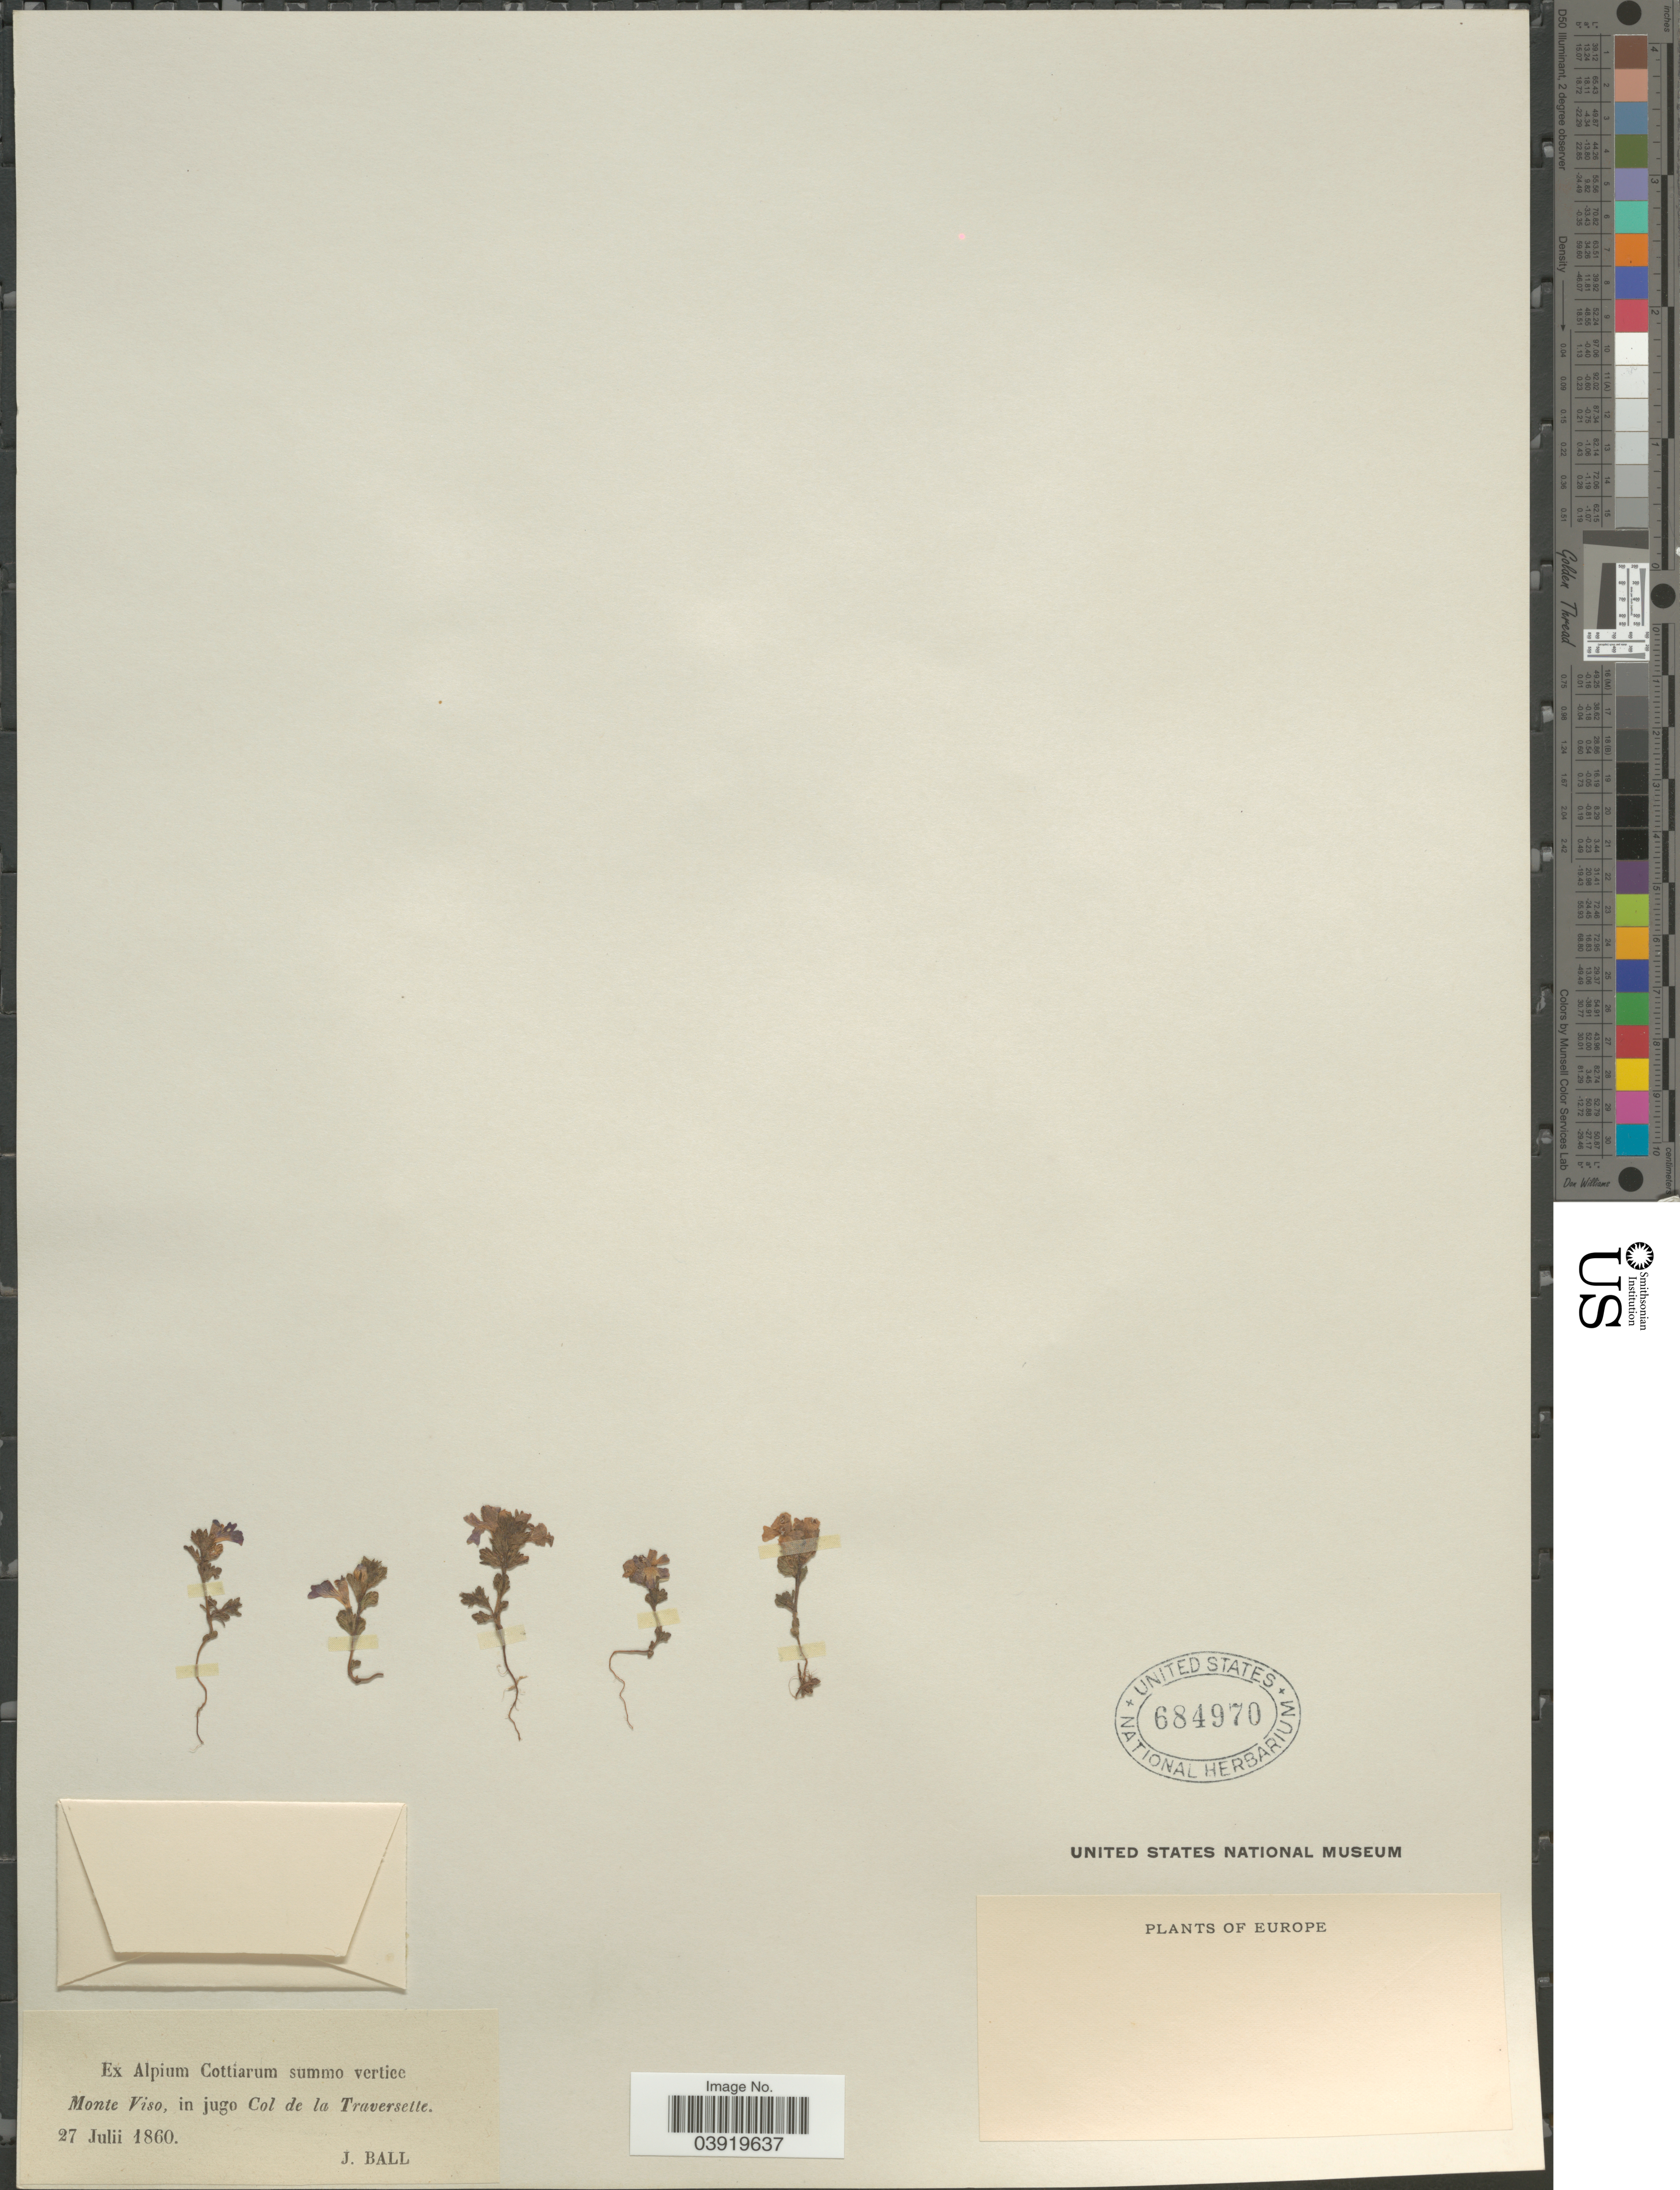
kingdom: Plantae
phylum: Tracheophyta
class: Magnoliopsida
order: Lamiales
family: Orobanchaceae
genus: Euphrasia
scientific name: Euphrasia sp.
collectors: J. Ball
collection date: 1860-07-27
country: Italy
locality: Ex Alpium Cottiarum summo vertice Monte Viso, in jugo Col de la Traversette. Europe.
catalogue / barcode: US 684970